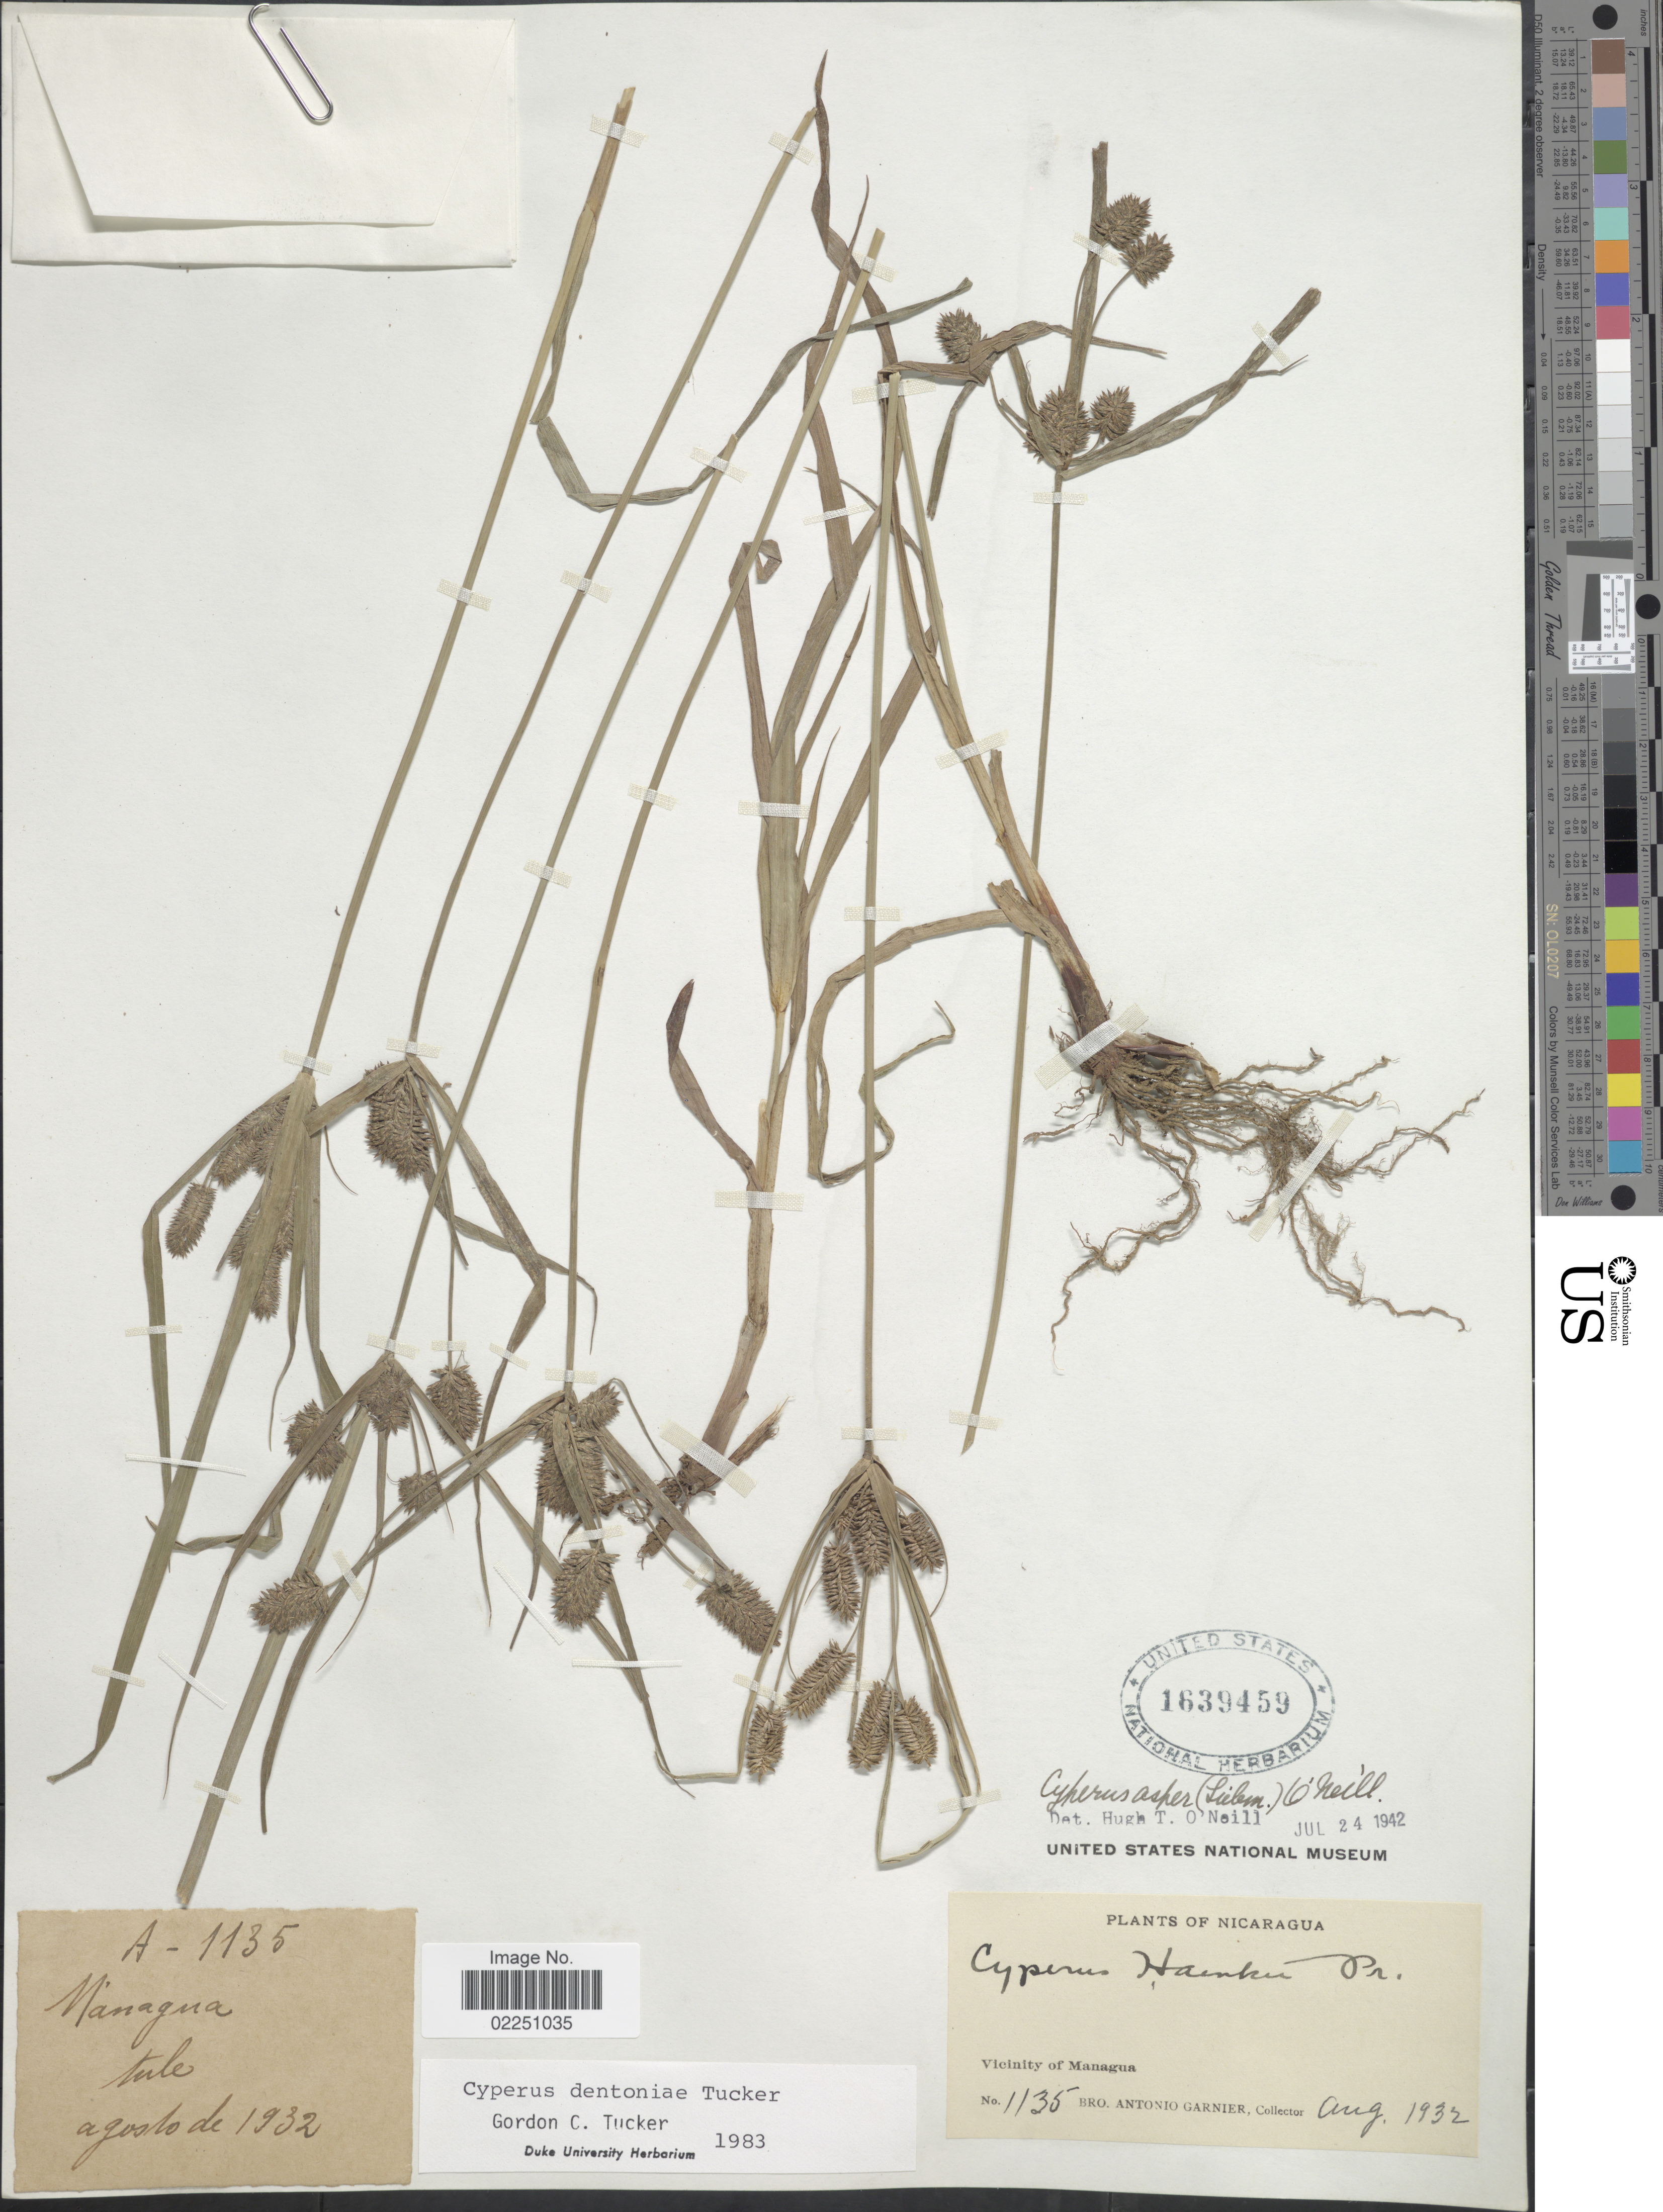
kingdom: Plantae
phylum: Tracheophyta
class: Liliopsida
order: Poales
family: Cyperaceae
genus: Cyperus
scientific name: Cyperus dentoniae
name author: G.C. Tucker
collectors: Bro. A. Garnier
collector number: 1135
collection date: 1932-08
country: Nicaragua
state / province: Managua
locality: Managua. Tule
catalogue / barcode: US 1639459